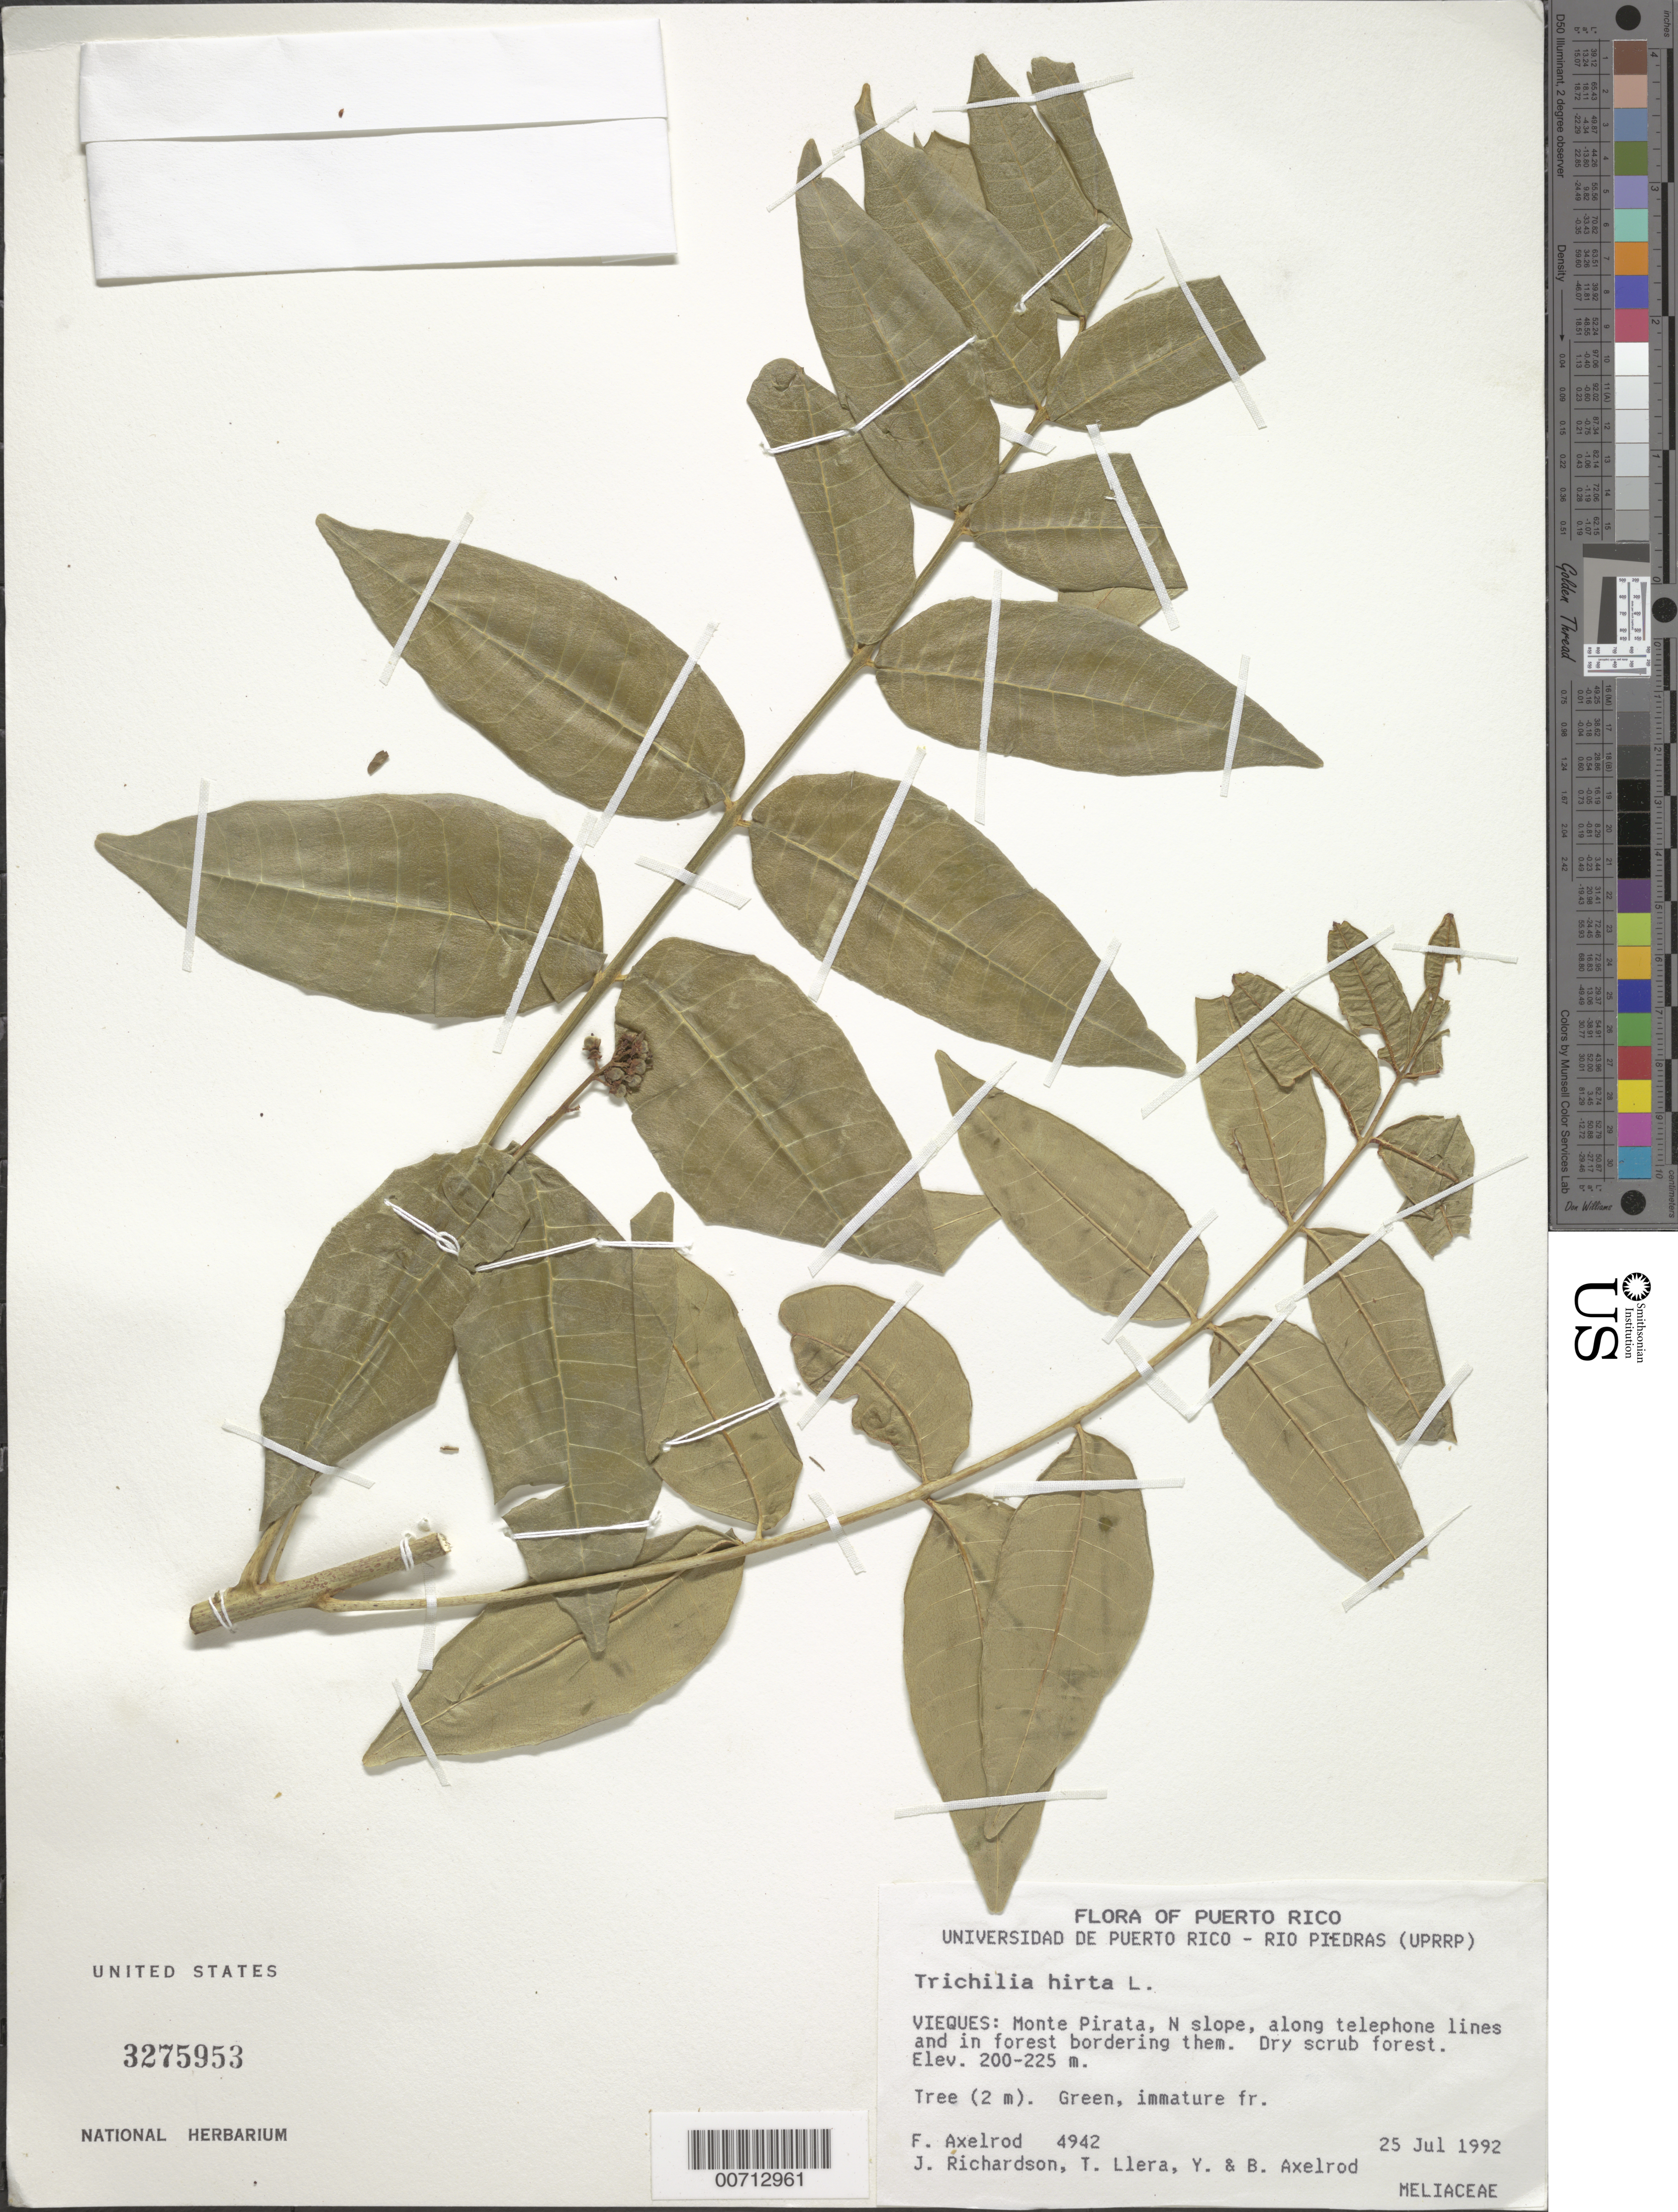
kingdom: Plantae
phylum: Tracheophyta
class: Magnoliopsida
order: Sapindales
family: Meliaceae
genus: Trichilia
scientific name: Trichilia hirta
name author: L.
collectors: F. S. Axelrod, J. Richardson, T. Llera, Y. Axelrod & B. Axelrod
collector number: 4942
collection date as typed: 25 Jul 1992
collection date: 1992-07-25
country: Puerto Rico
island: Vieques Island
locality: Monte Pirata, N slope, along telephone lines and in forest bordering them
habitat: Dry scrub forest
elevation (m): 200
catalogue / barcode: US 3275953